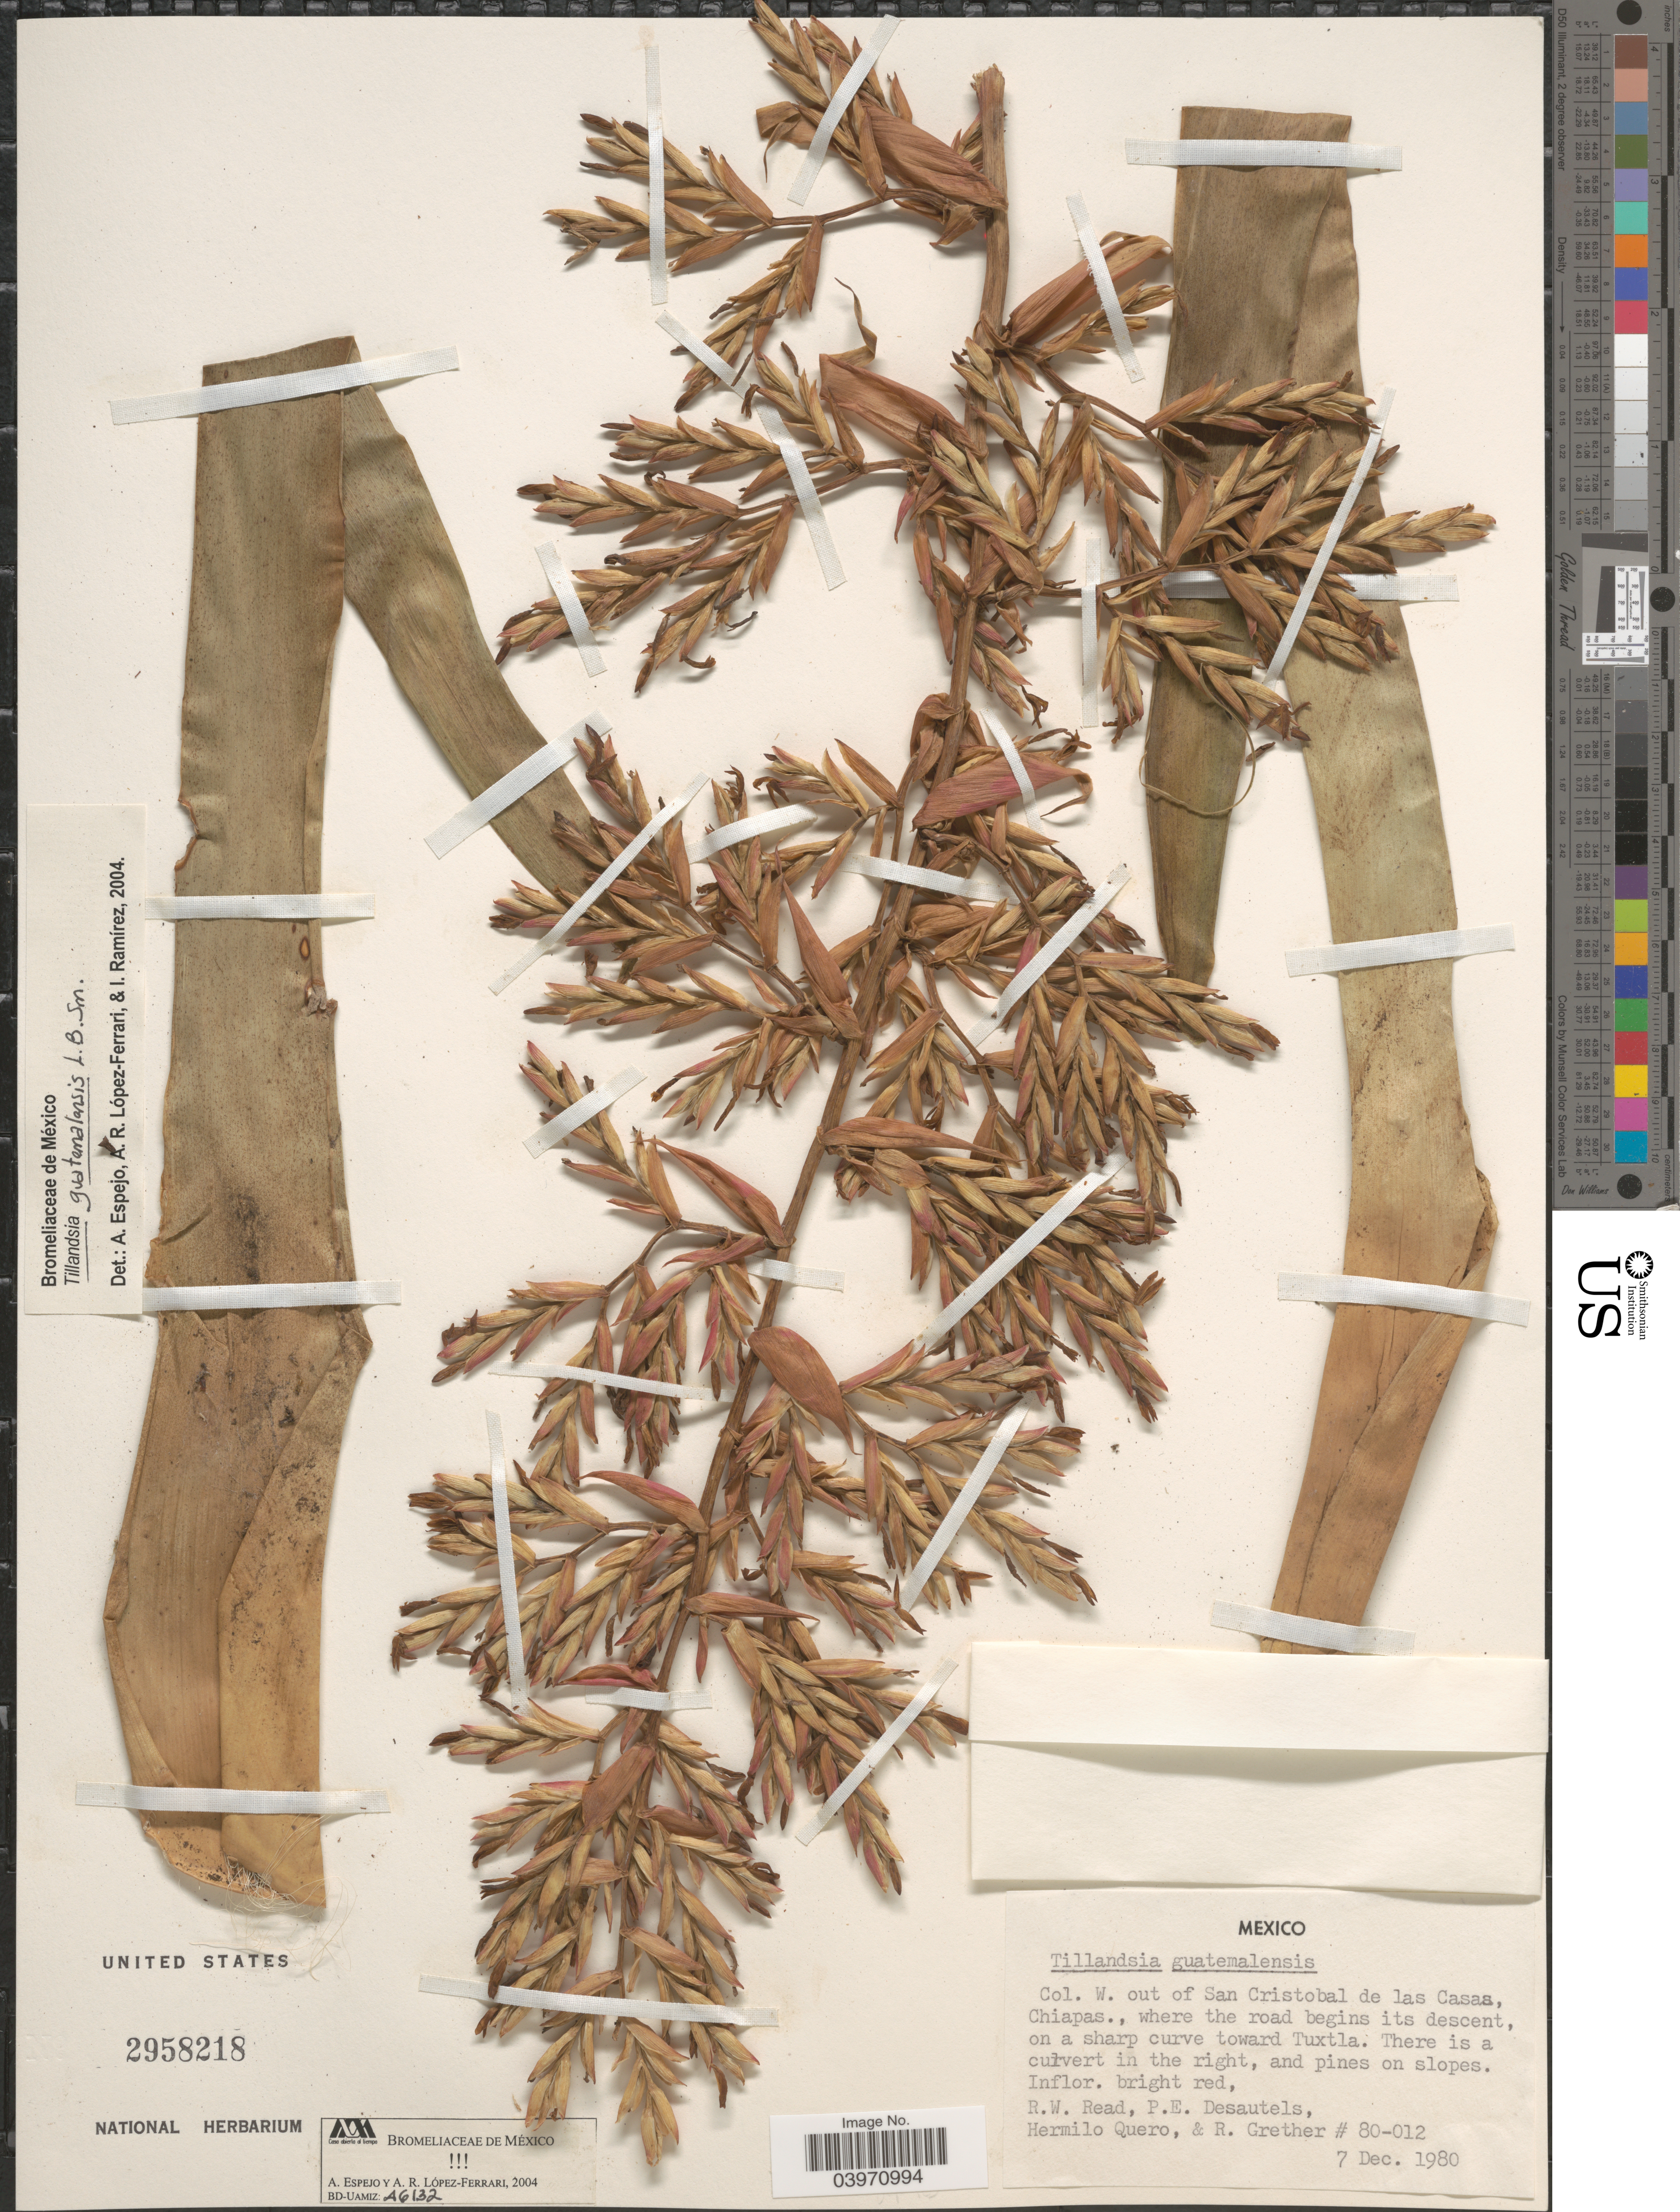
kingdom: Plantae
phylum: Tracheophyta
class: Liliopsida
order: Poales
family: Bromeliaceae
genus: Tillandsia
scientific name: Tillandsia guatemalensis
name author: L.B. Sm.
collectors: R. W. Read, P. Desautels, H. Quero & R. Grether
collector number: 80-012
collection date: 1980-12-07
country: Mexico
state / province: Chiapas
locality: Col. W. out of San Cristobal de las Casas, where the road begins its descent, on a sharp curve toward Tuxtla.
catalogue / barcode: US 2958218